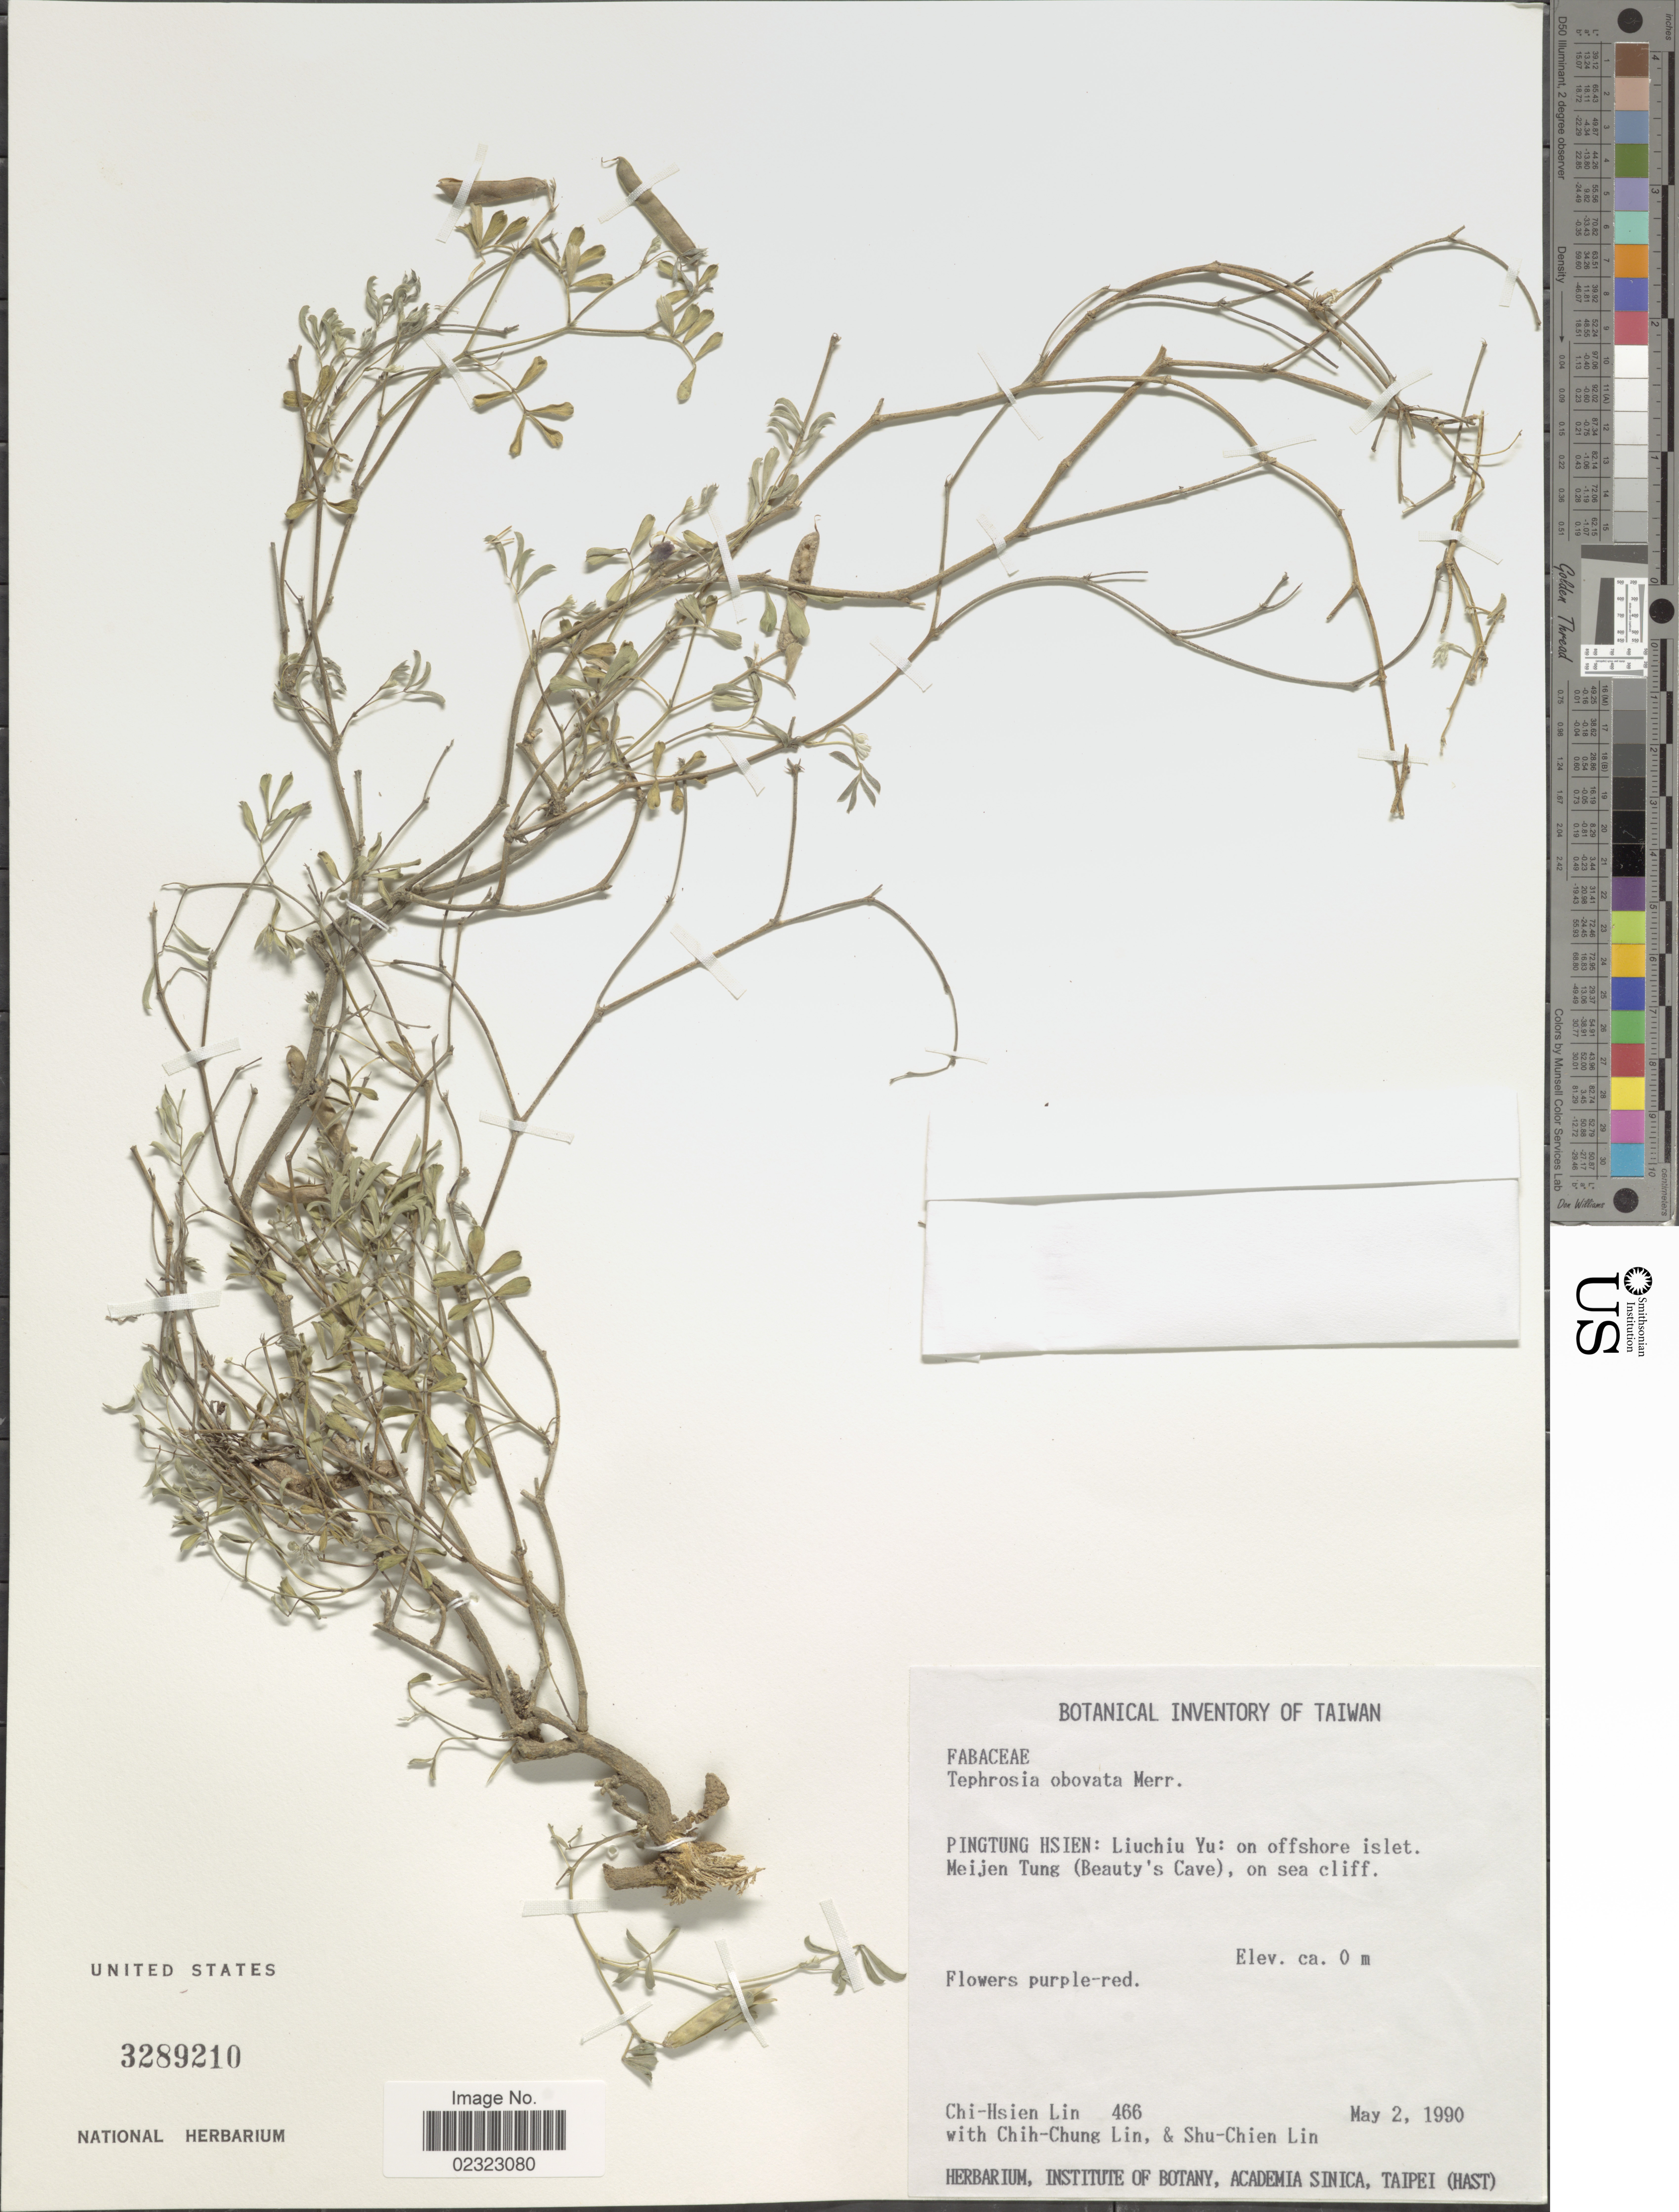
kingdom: Plantae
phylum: Tracheophyta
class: Magnoliopsida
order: Fabales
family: Fabaceae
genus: Tephrosia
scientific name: Tephrosia obovata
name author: Merr.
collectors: C. Lin, C. Lin & S. Lin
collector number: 466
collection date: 1990-05-02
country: Taiwan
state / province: Pingtung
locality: Liuchiu Yu: on offshore islet. Meijen Tung (Beauty's Cave), on sea cliff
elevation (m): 0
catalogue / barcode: US 3289210